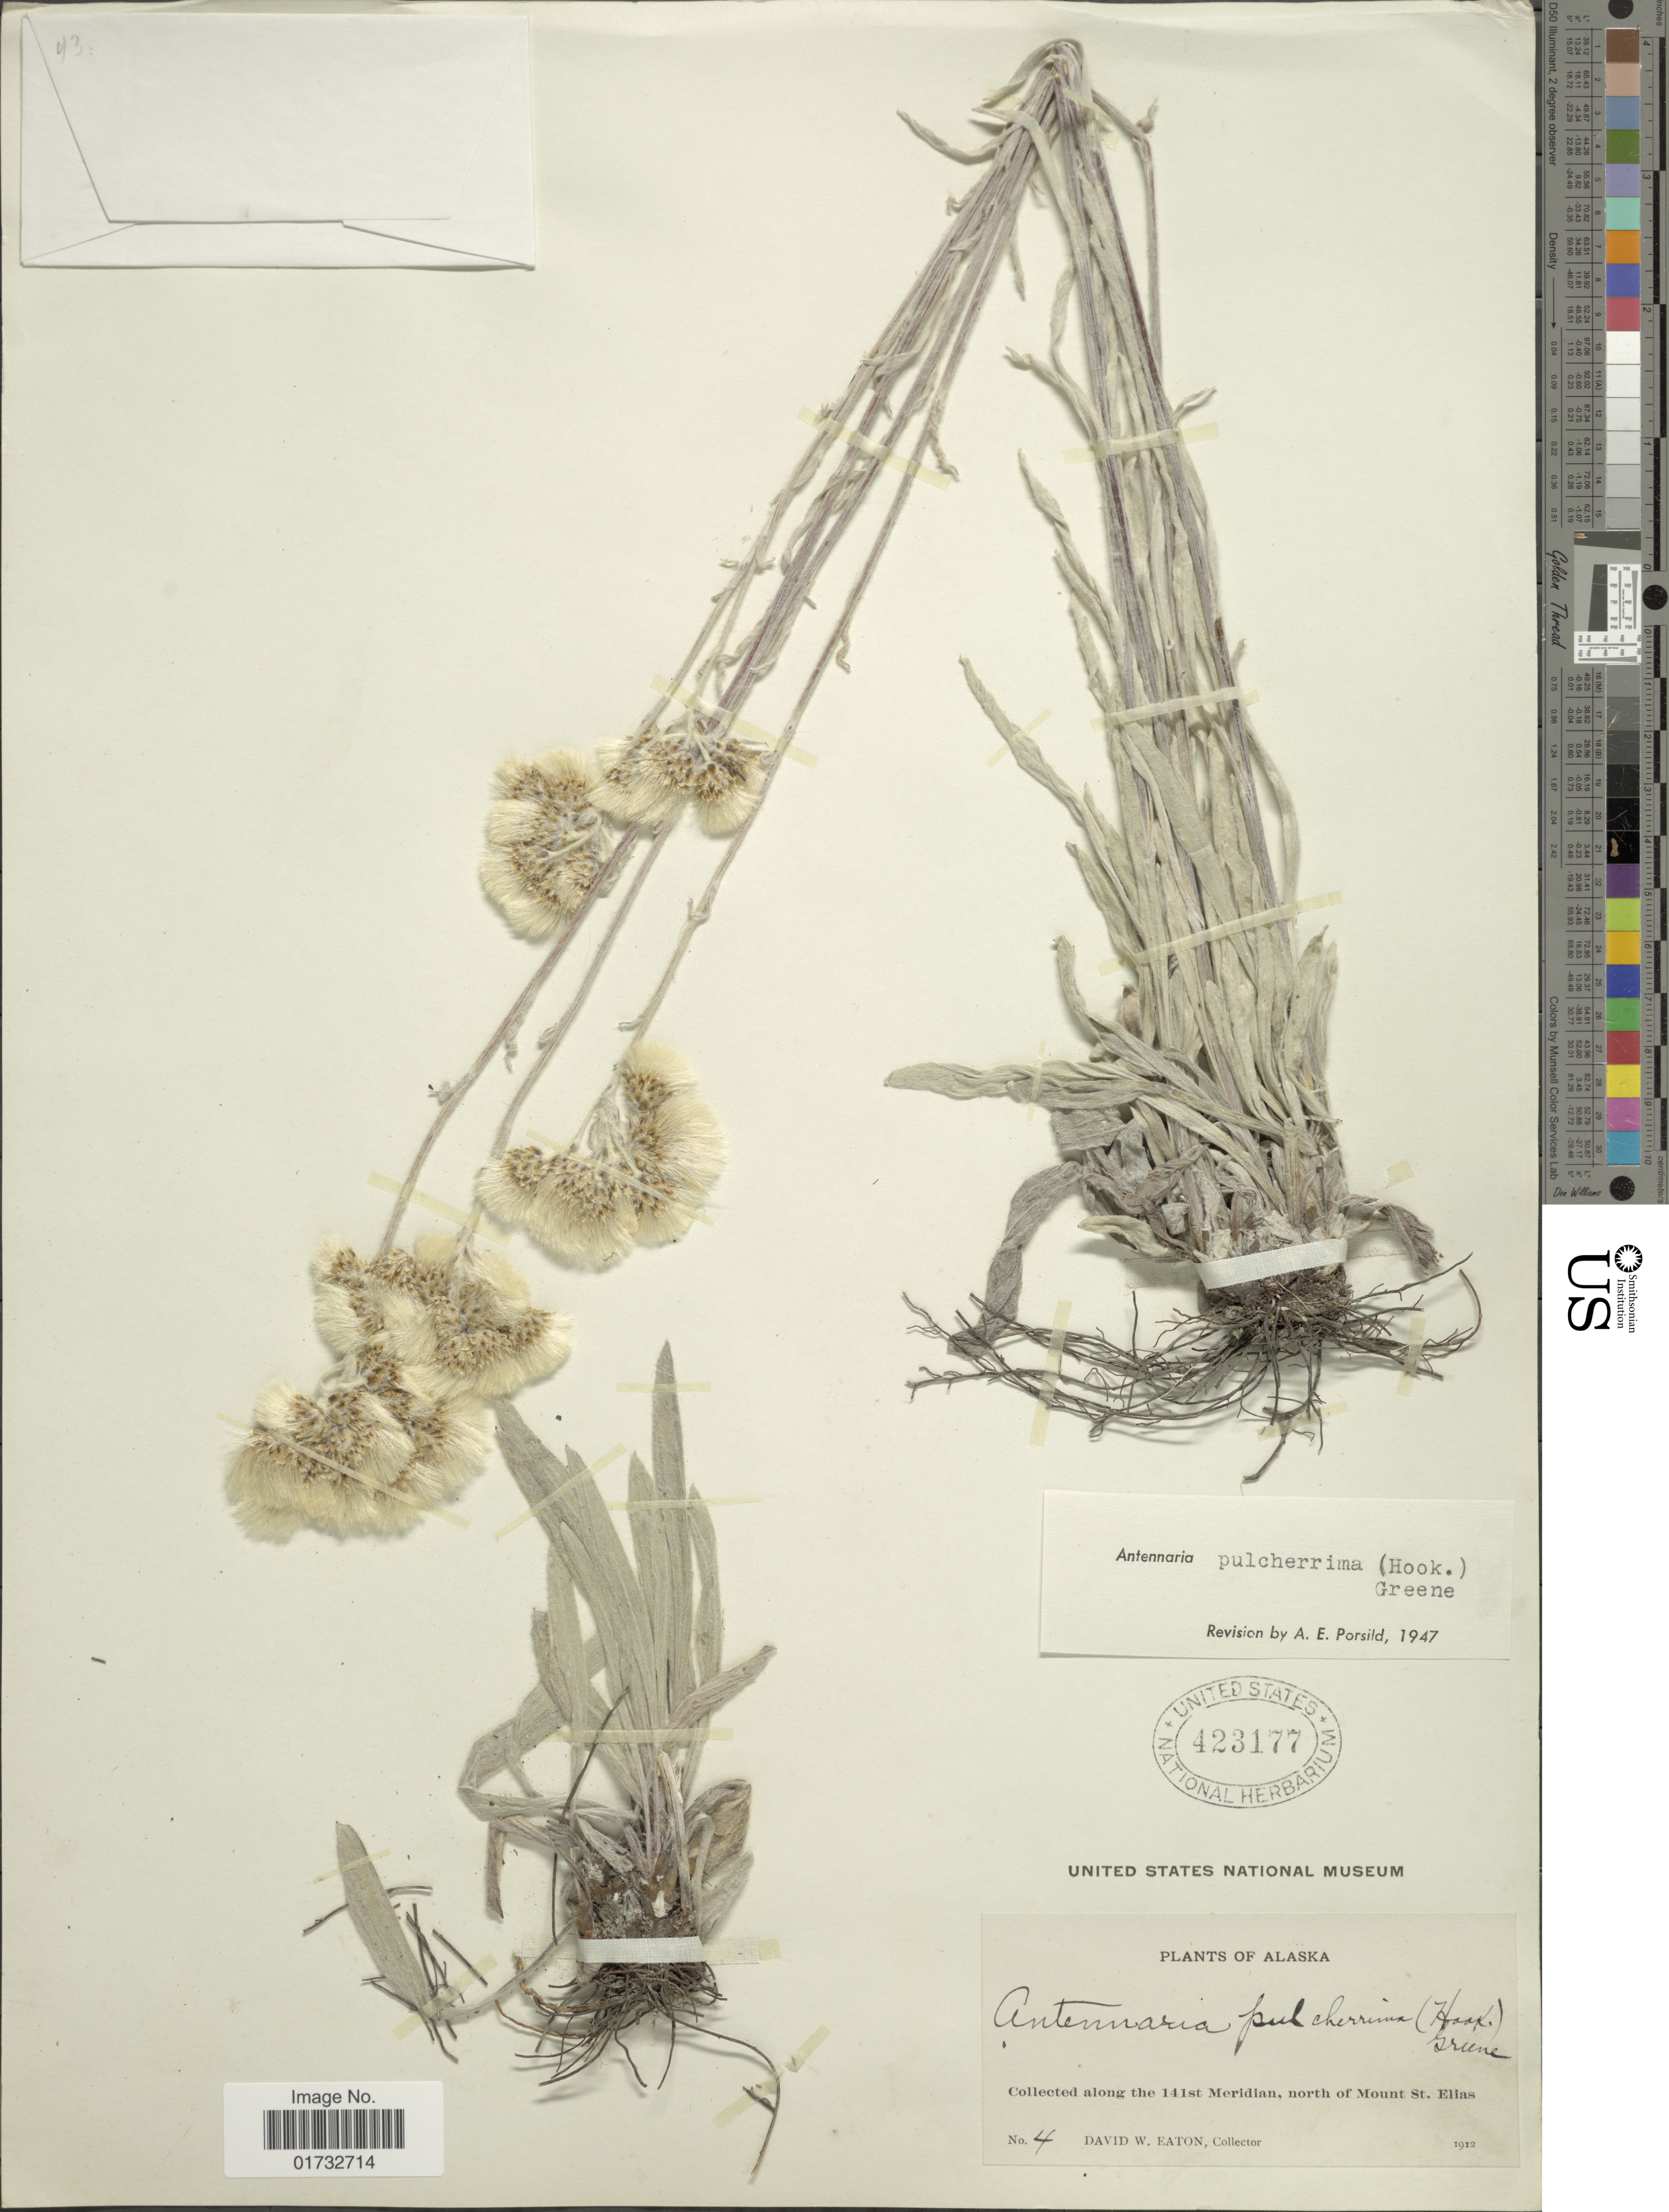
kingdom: Plantae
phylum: Tracheophyta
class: Magnoliopsida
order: Asterales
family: Asteraceae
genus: Antennaria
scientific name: Antennaria pulcherrima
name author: (Hook.) Greene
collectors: D. Eaton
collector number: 4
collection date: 1912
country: United States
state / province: Alaska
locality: Along the 141st Meridian, north of Mount St. Elias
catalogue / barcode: US 423177